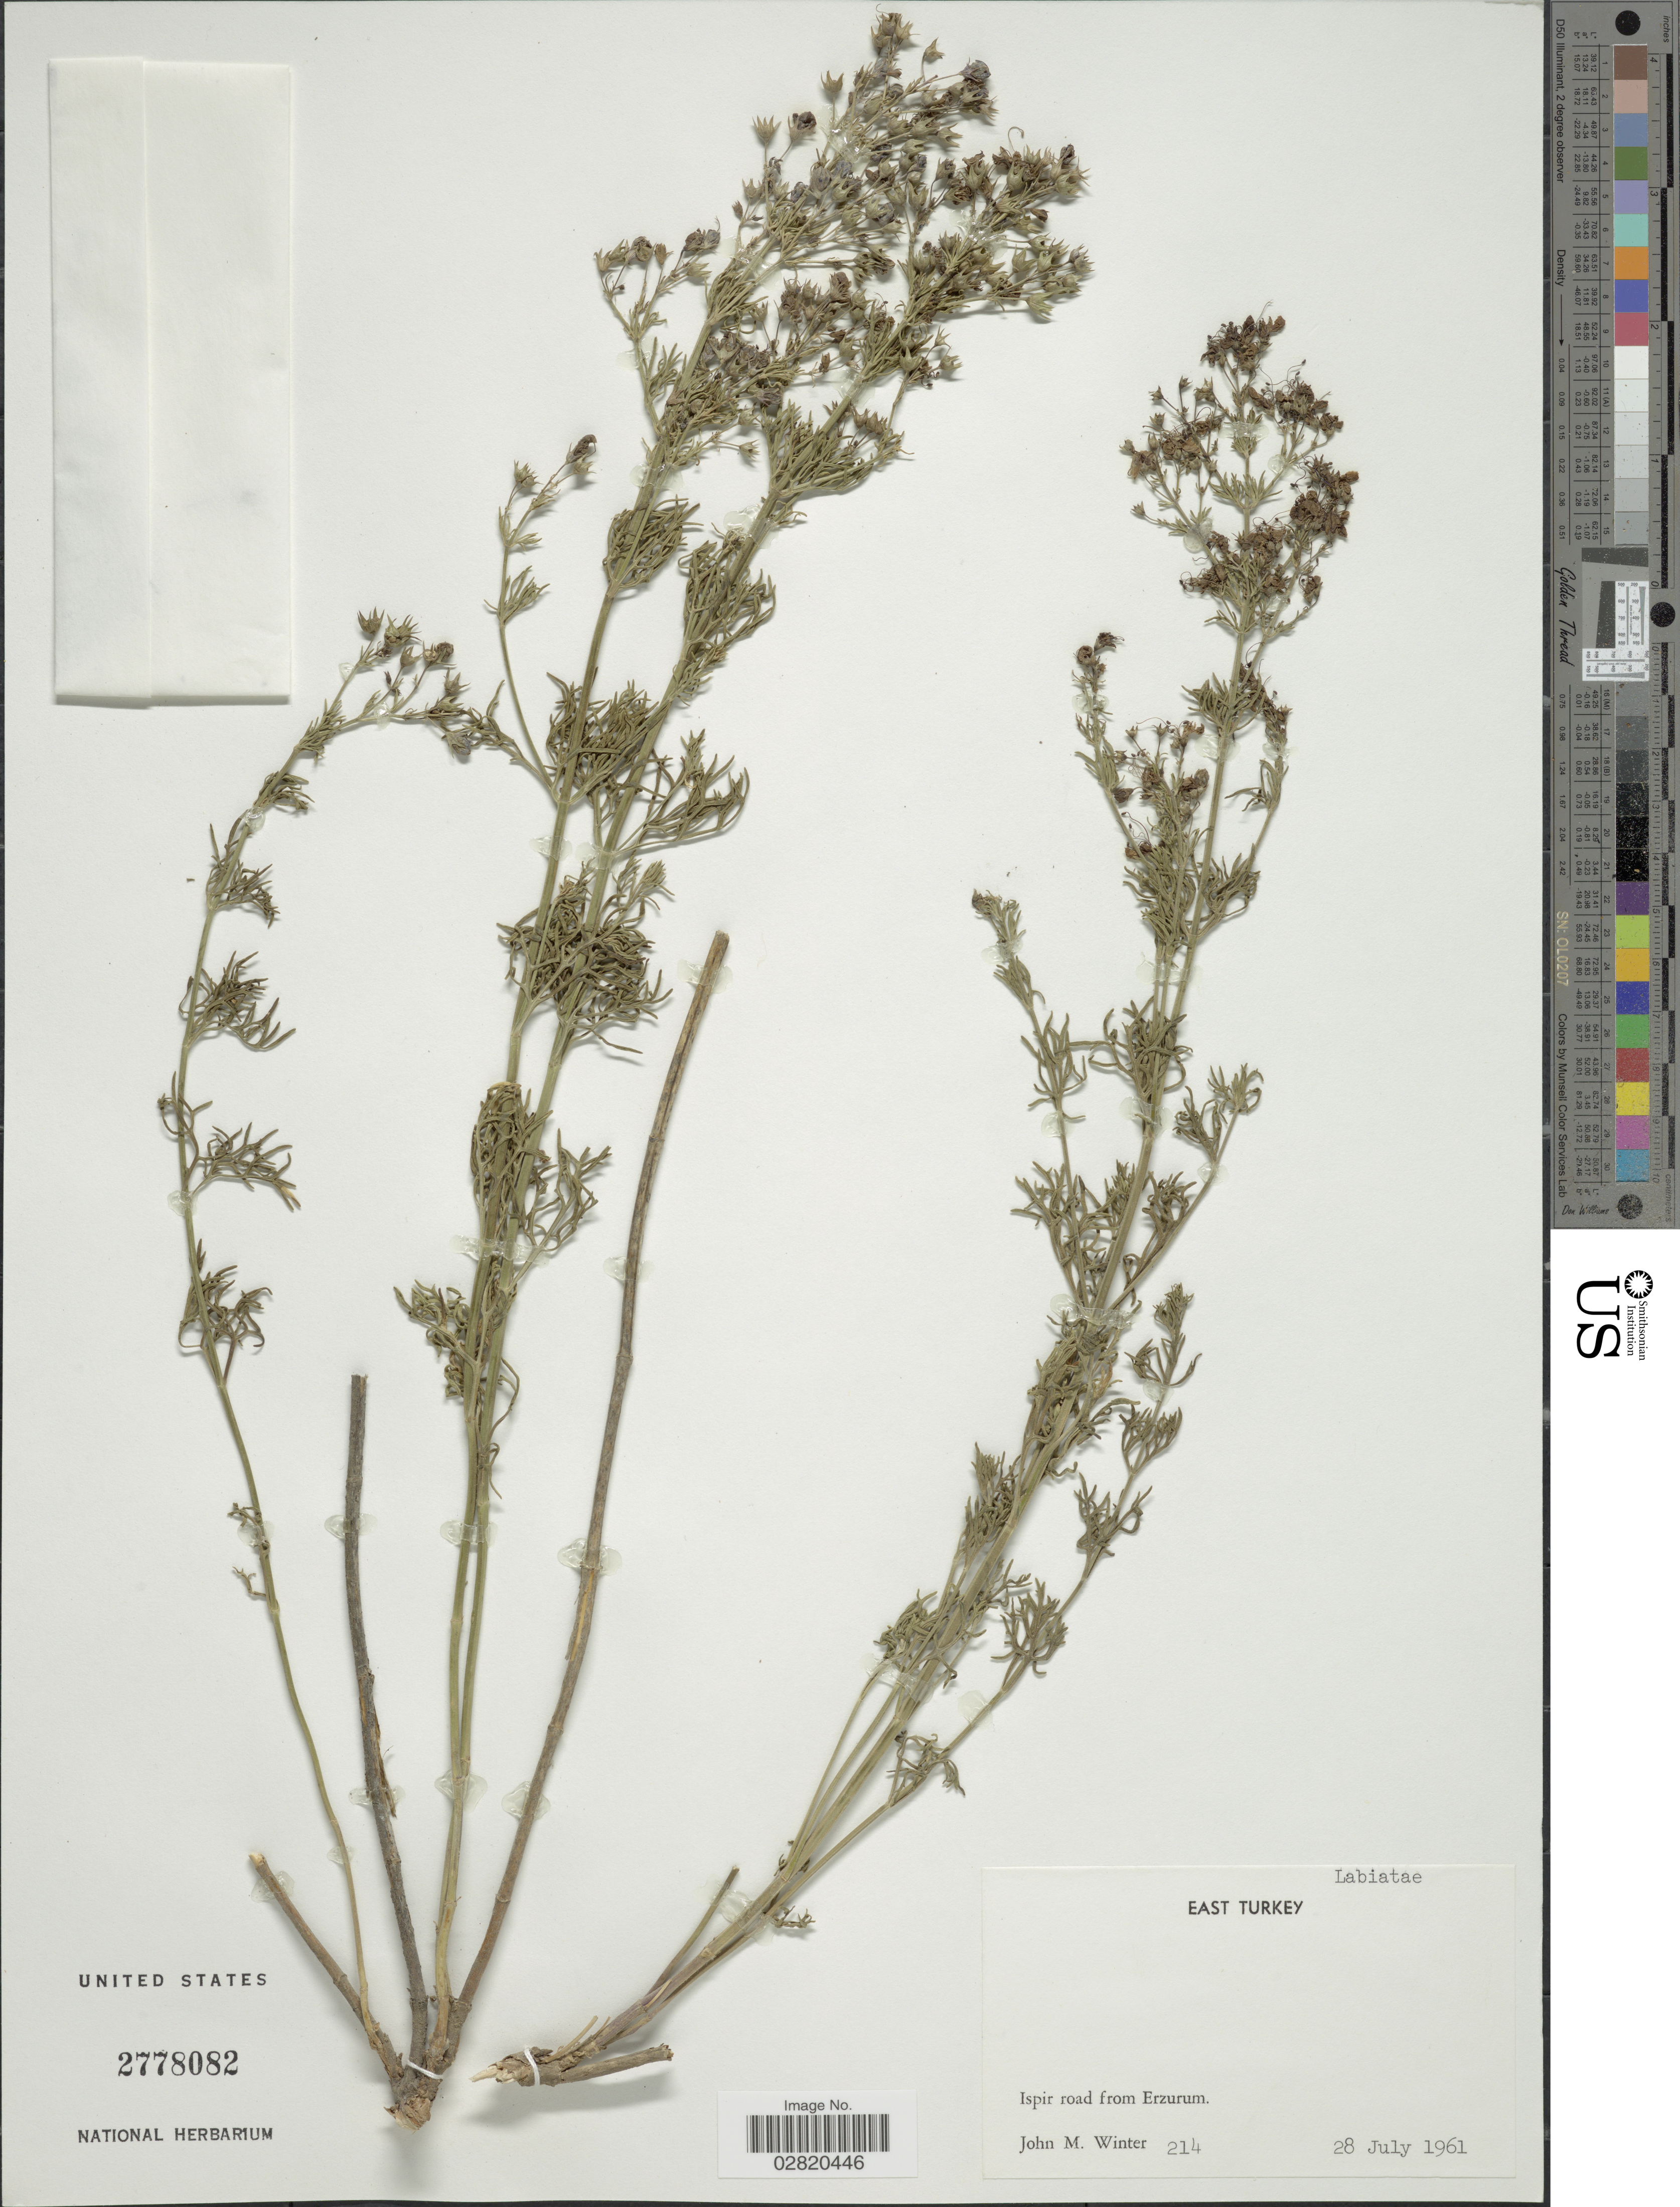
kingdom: Plantae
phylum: Tracheophyta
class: Magnoliopsida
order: Lamiales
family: Lamiaceae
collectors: J. M. Winter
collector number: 214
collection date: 1961-07-28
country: Turkey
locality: East Turkey. Ispir road from Erzurum.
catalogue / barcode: US 2778082